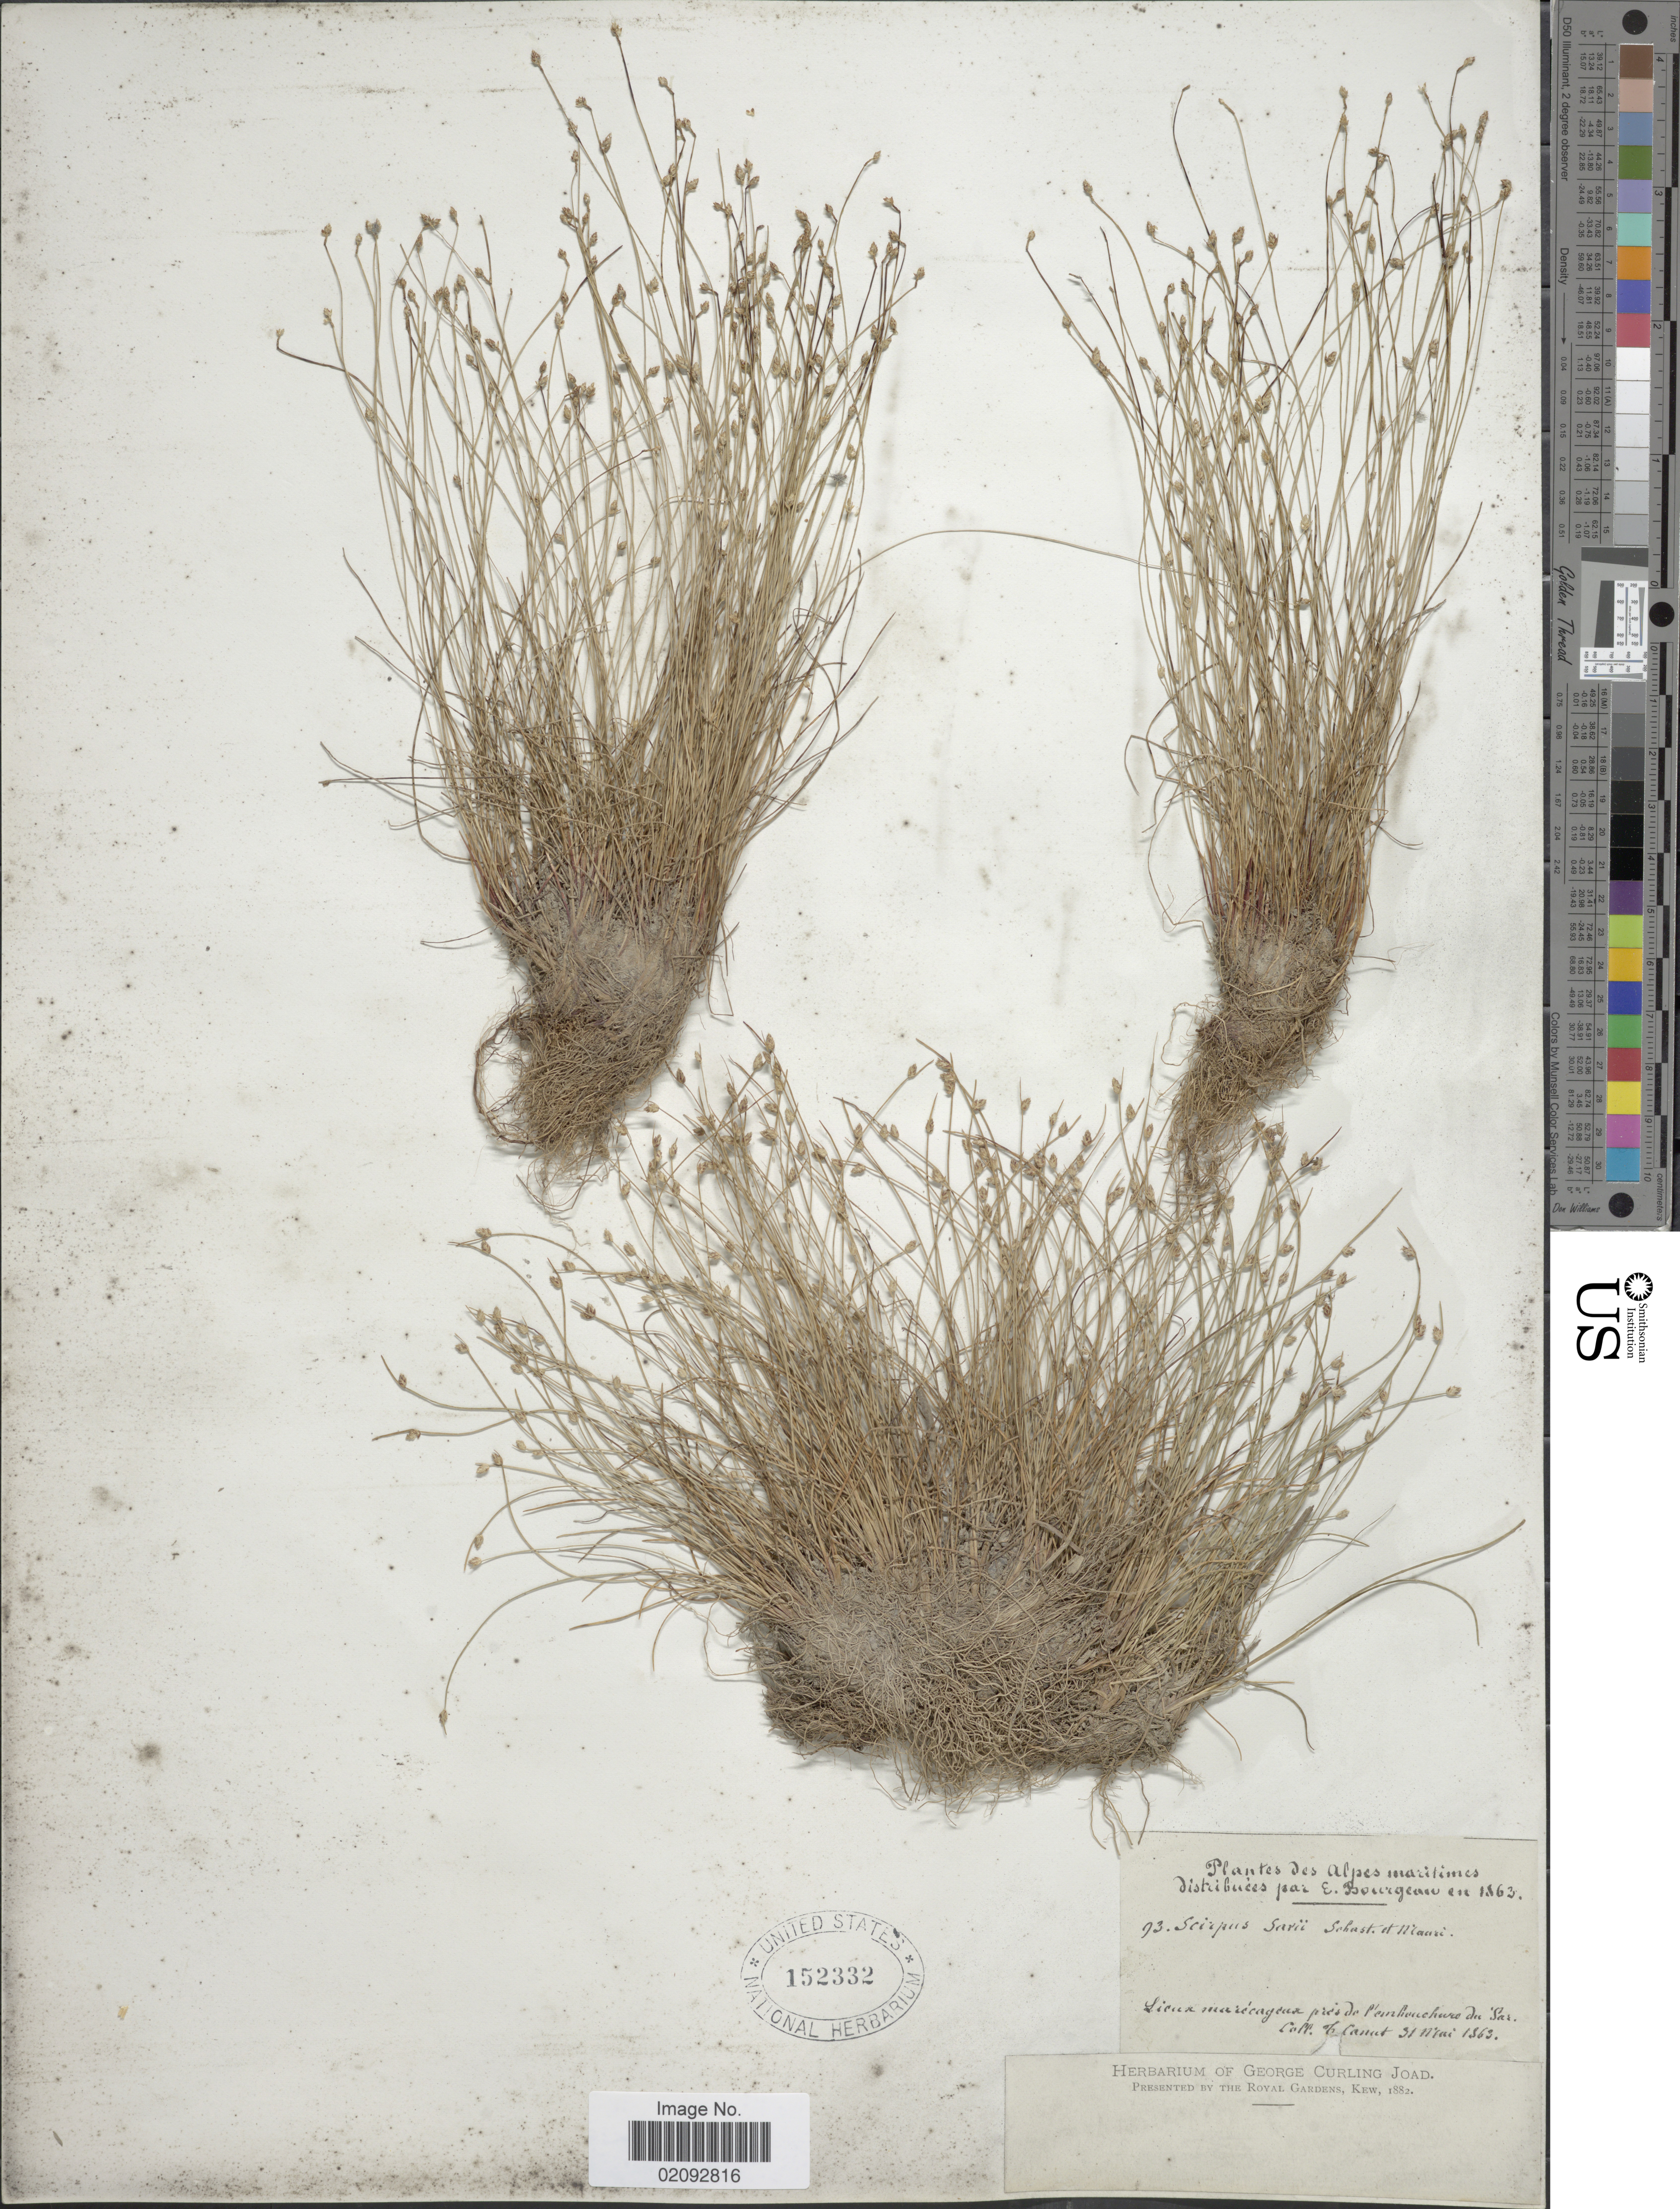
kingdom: Plantae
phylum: Tracheophyta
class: Liliopsida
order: Poales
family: Cyperaceae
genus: Isolepis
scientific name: Isolepis cernua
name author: (Vahl) Roem. & Schult.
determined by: Strong, Mark T., (BOT), Smithsonian Institution - National Museum of Natural History (UNITED STATES)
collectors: T. Canut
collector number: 93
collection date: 1863-05-31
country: France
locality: Alpes maritimes, Lieux marécagcua prés de P'anhouchuro du Sar [interpreted]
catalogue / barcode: US 152332